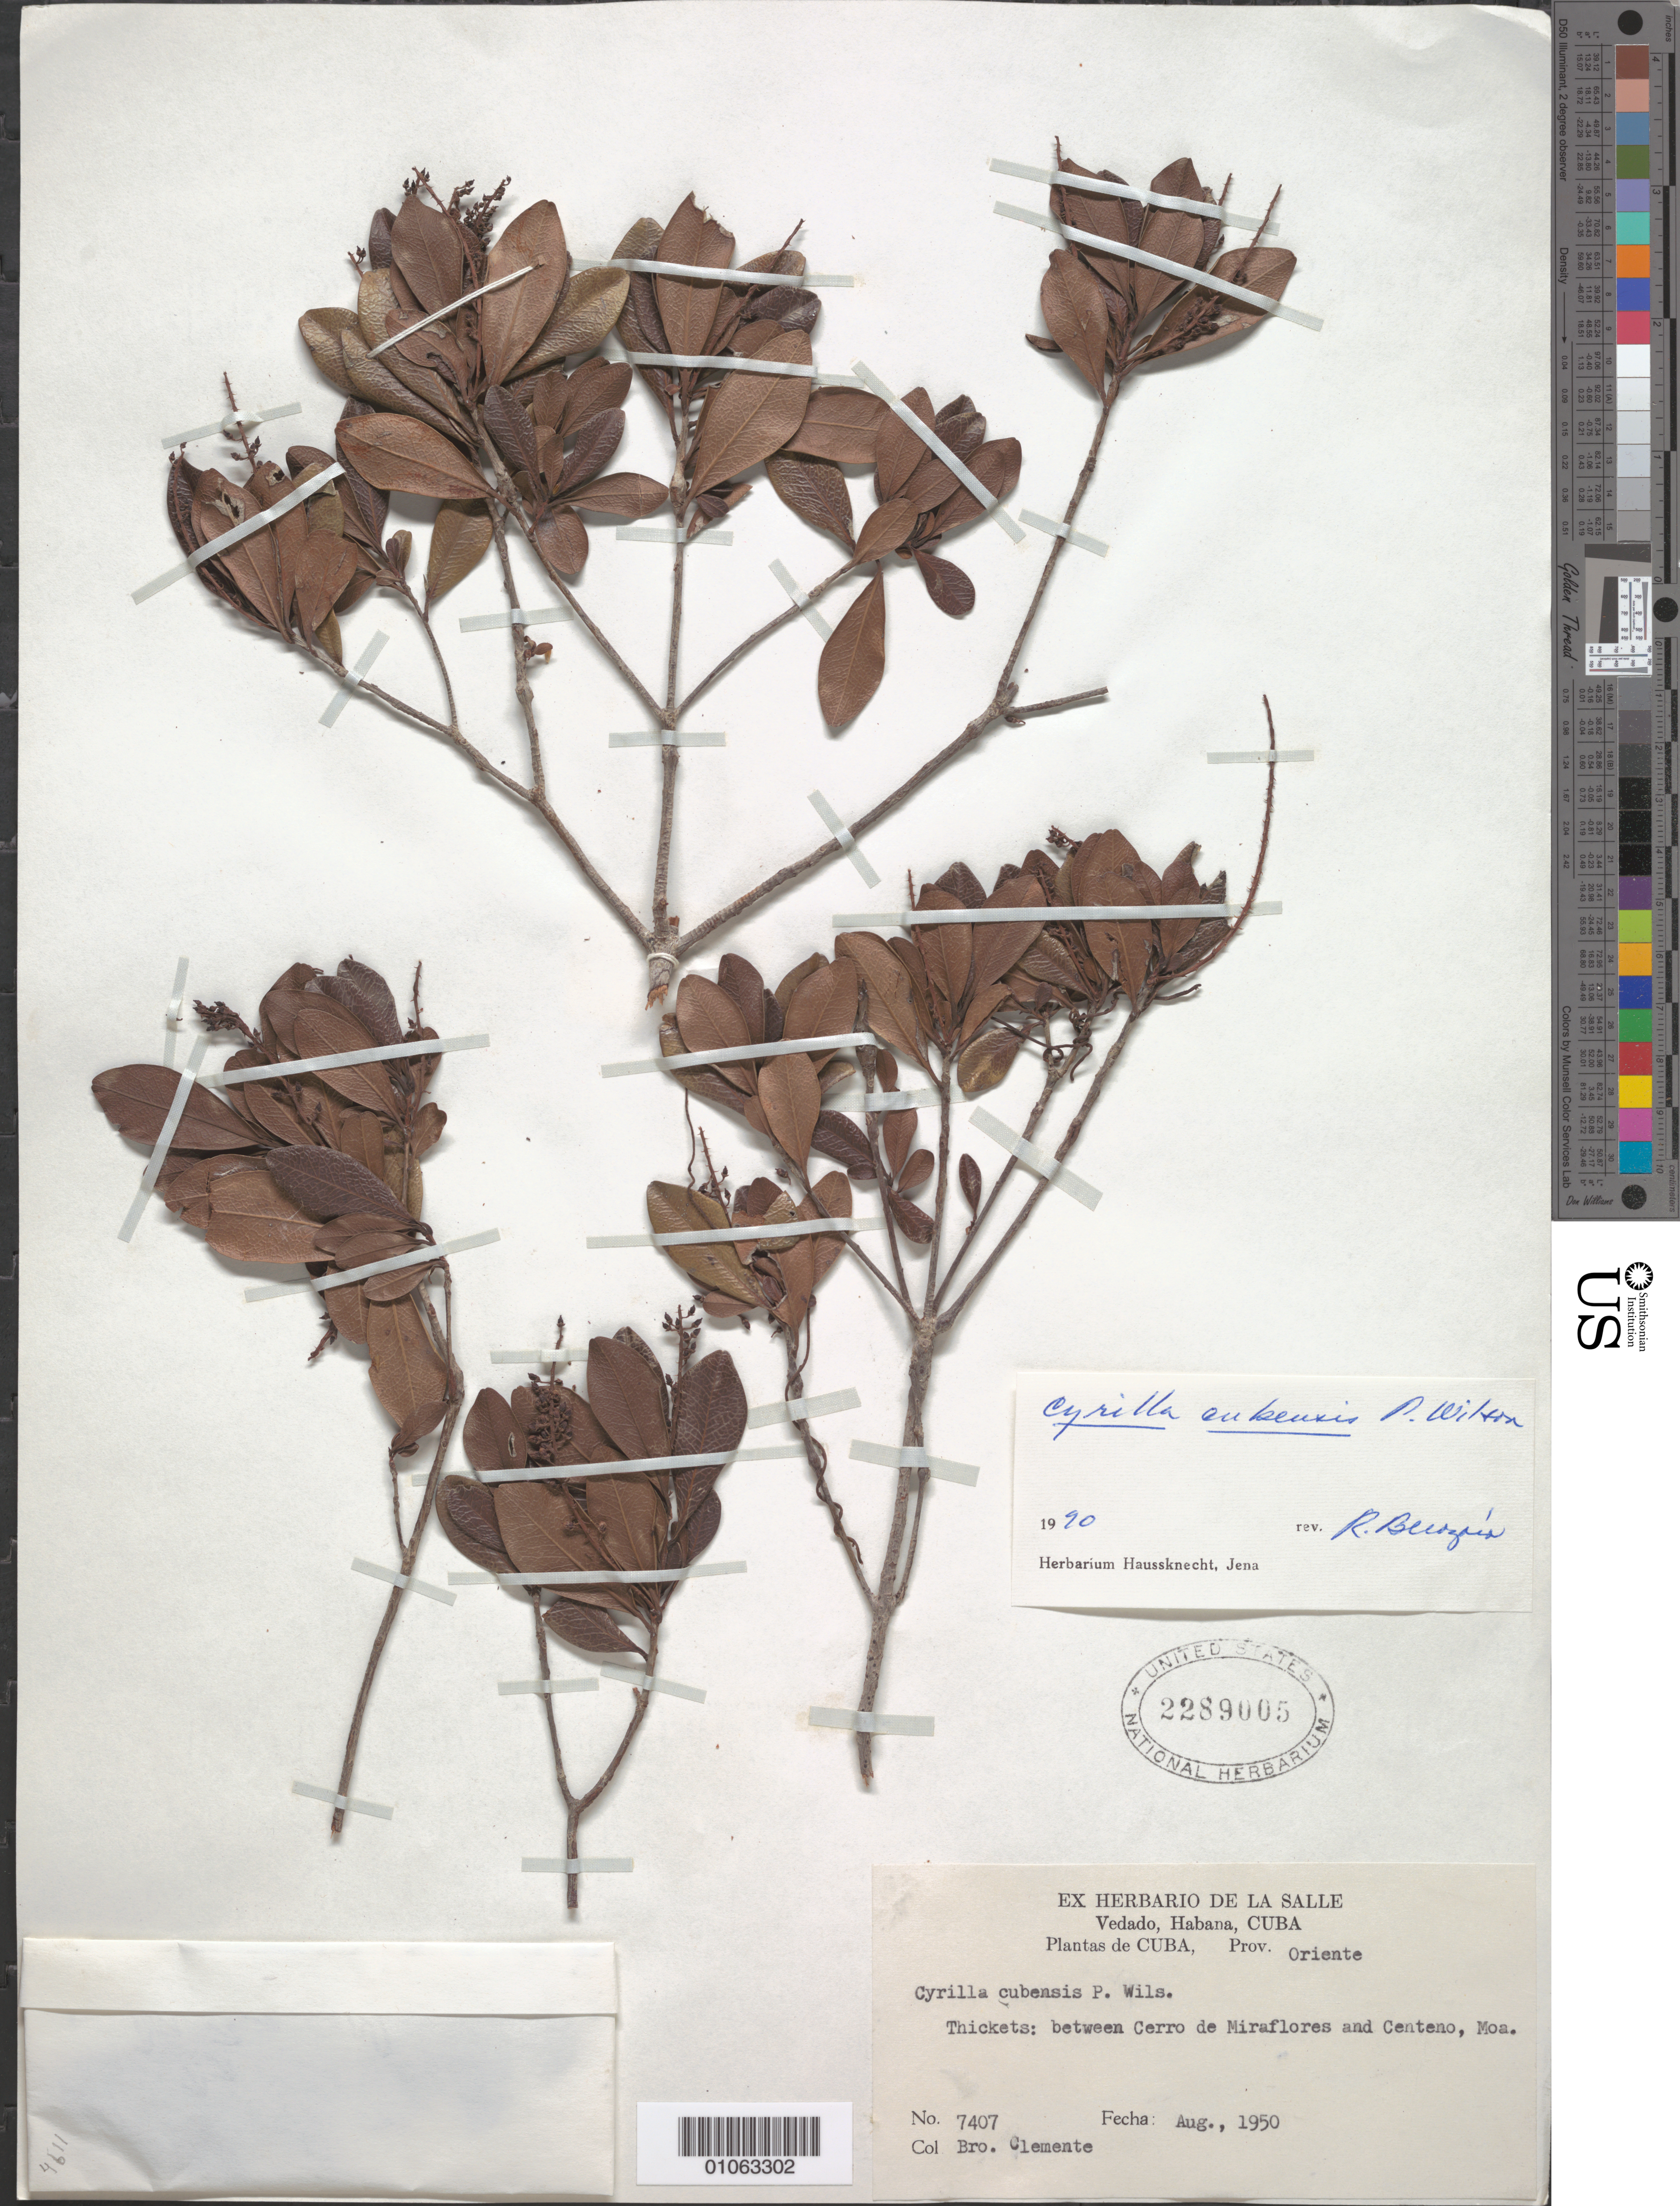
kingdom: Plantae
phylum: Tracheophyta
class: Magnoliopsida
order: Ericales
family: Cyrillaceae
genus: Cyrilla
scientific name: Cyrilla cubensis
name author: P. Wilson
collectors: Bro. Clemente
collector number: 7470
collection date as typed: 01 Aug 1950 to 31 Aug 1950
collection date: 1950-08-01/1950-08-31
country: Cuba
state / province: Holguín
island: Cuba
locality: Thickets between Cerro de Miraflores and Centeno Moa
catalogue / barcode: US 2289005